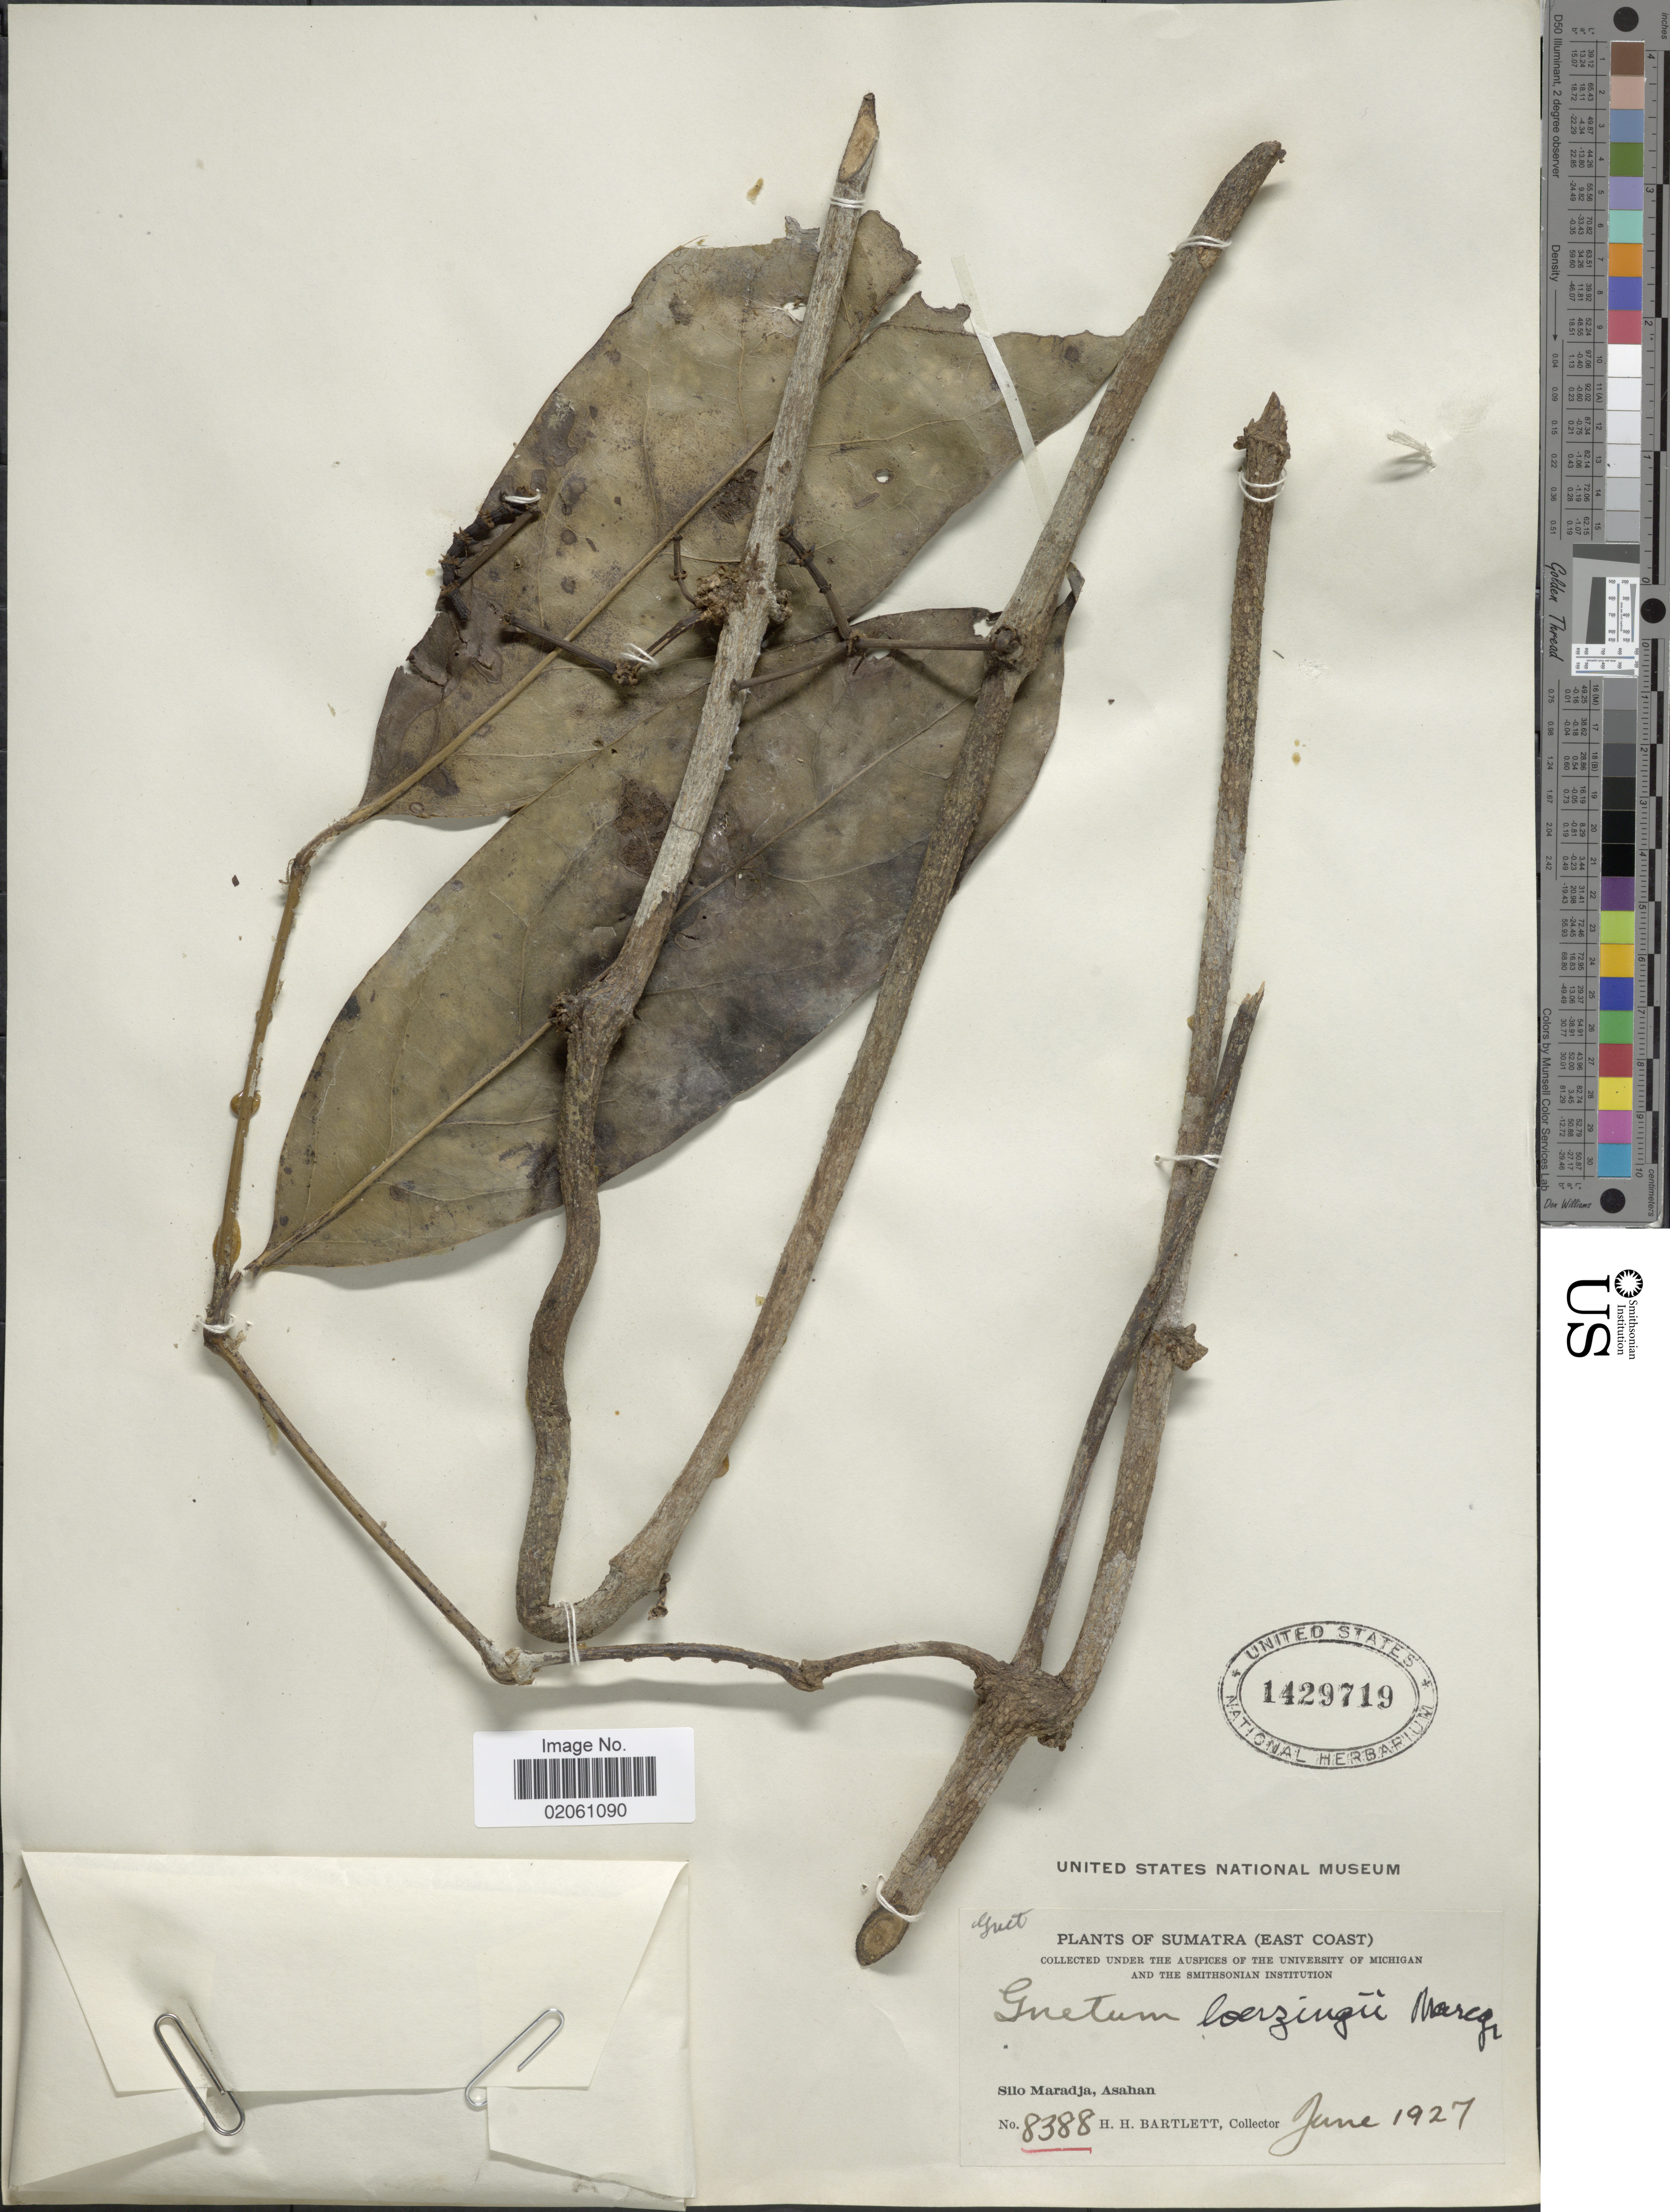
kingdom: Plantae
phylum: Tracheophyta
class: Gnetopsida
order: Gnetales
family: Gnetaceae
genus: Gnetum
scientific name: Gnetum loerzingii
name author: Markgr.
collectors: H. H. Bartlett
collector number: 8388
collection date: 1927-06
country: Indonesia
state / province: Sumatra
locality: (East Coast). Silo Maradja, Asahan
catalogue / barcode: US 1429719